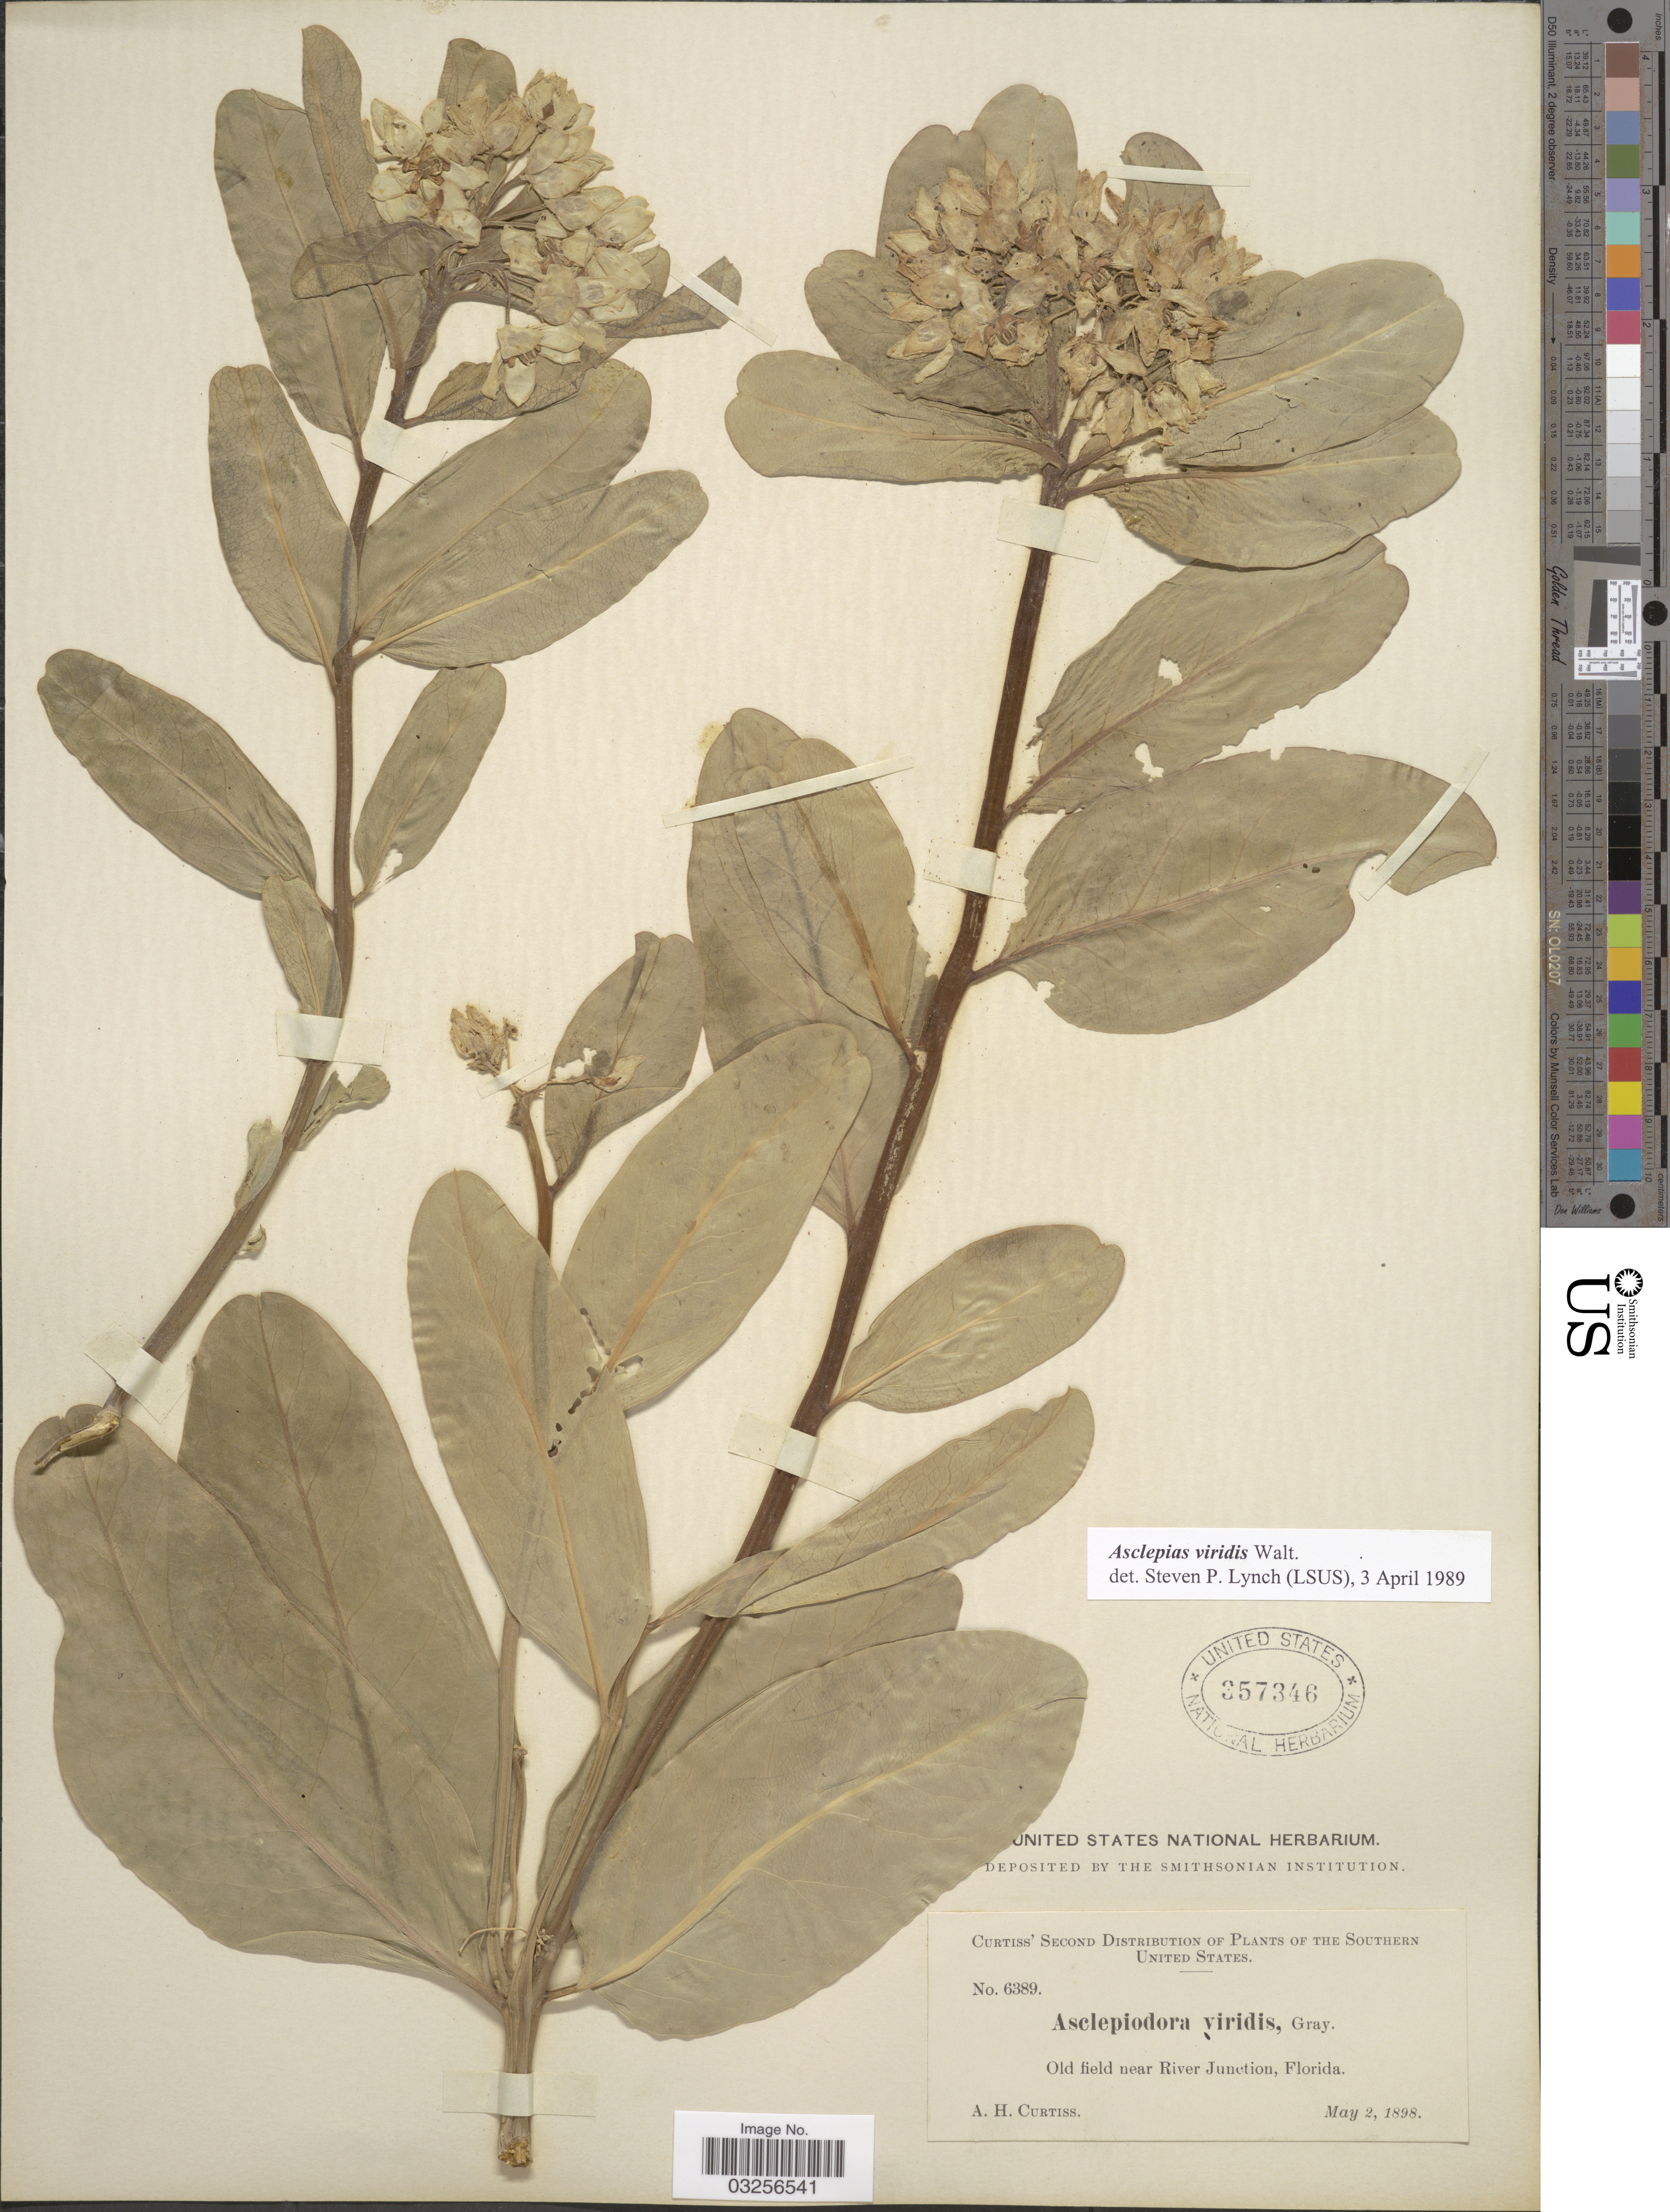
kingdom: Plantae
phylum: Tracheophyta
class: Magnoliopsida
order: Gentianales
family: Apocynaceae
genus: Asclepias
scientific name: Asclepias viridis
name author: Walter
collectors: A. H. Curtiss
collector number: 6389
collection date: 1898-05-02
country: United States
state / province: Florida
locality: The Southern United States. Old field near River Junction.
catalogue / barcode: US 357346